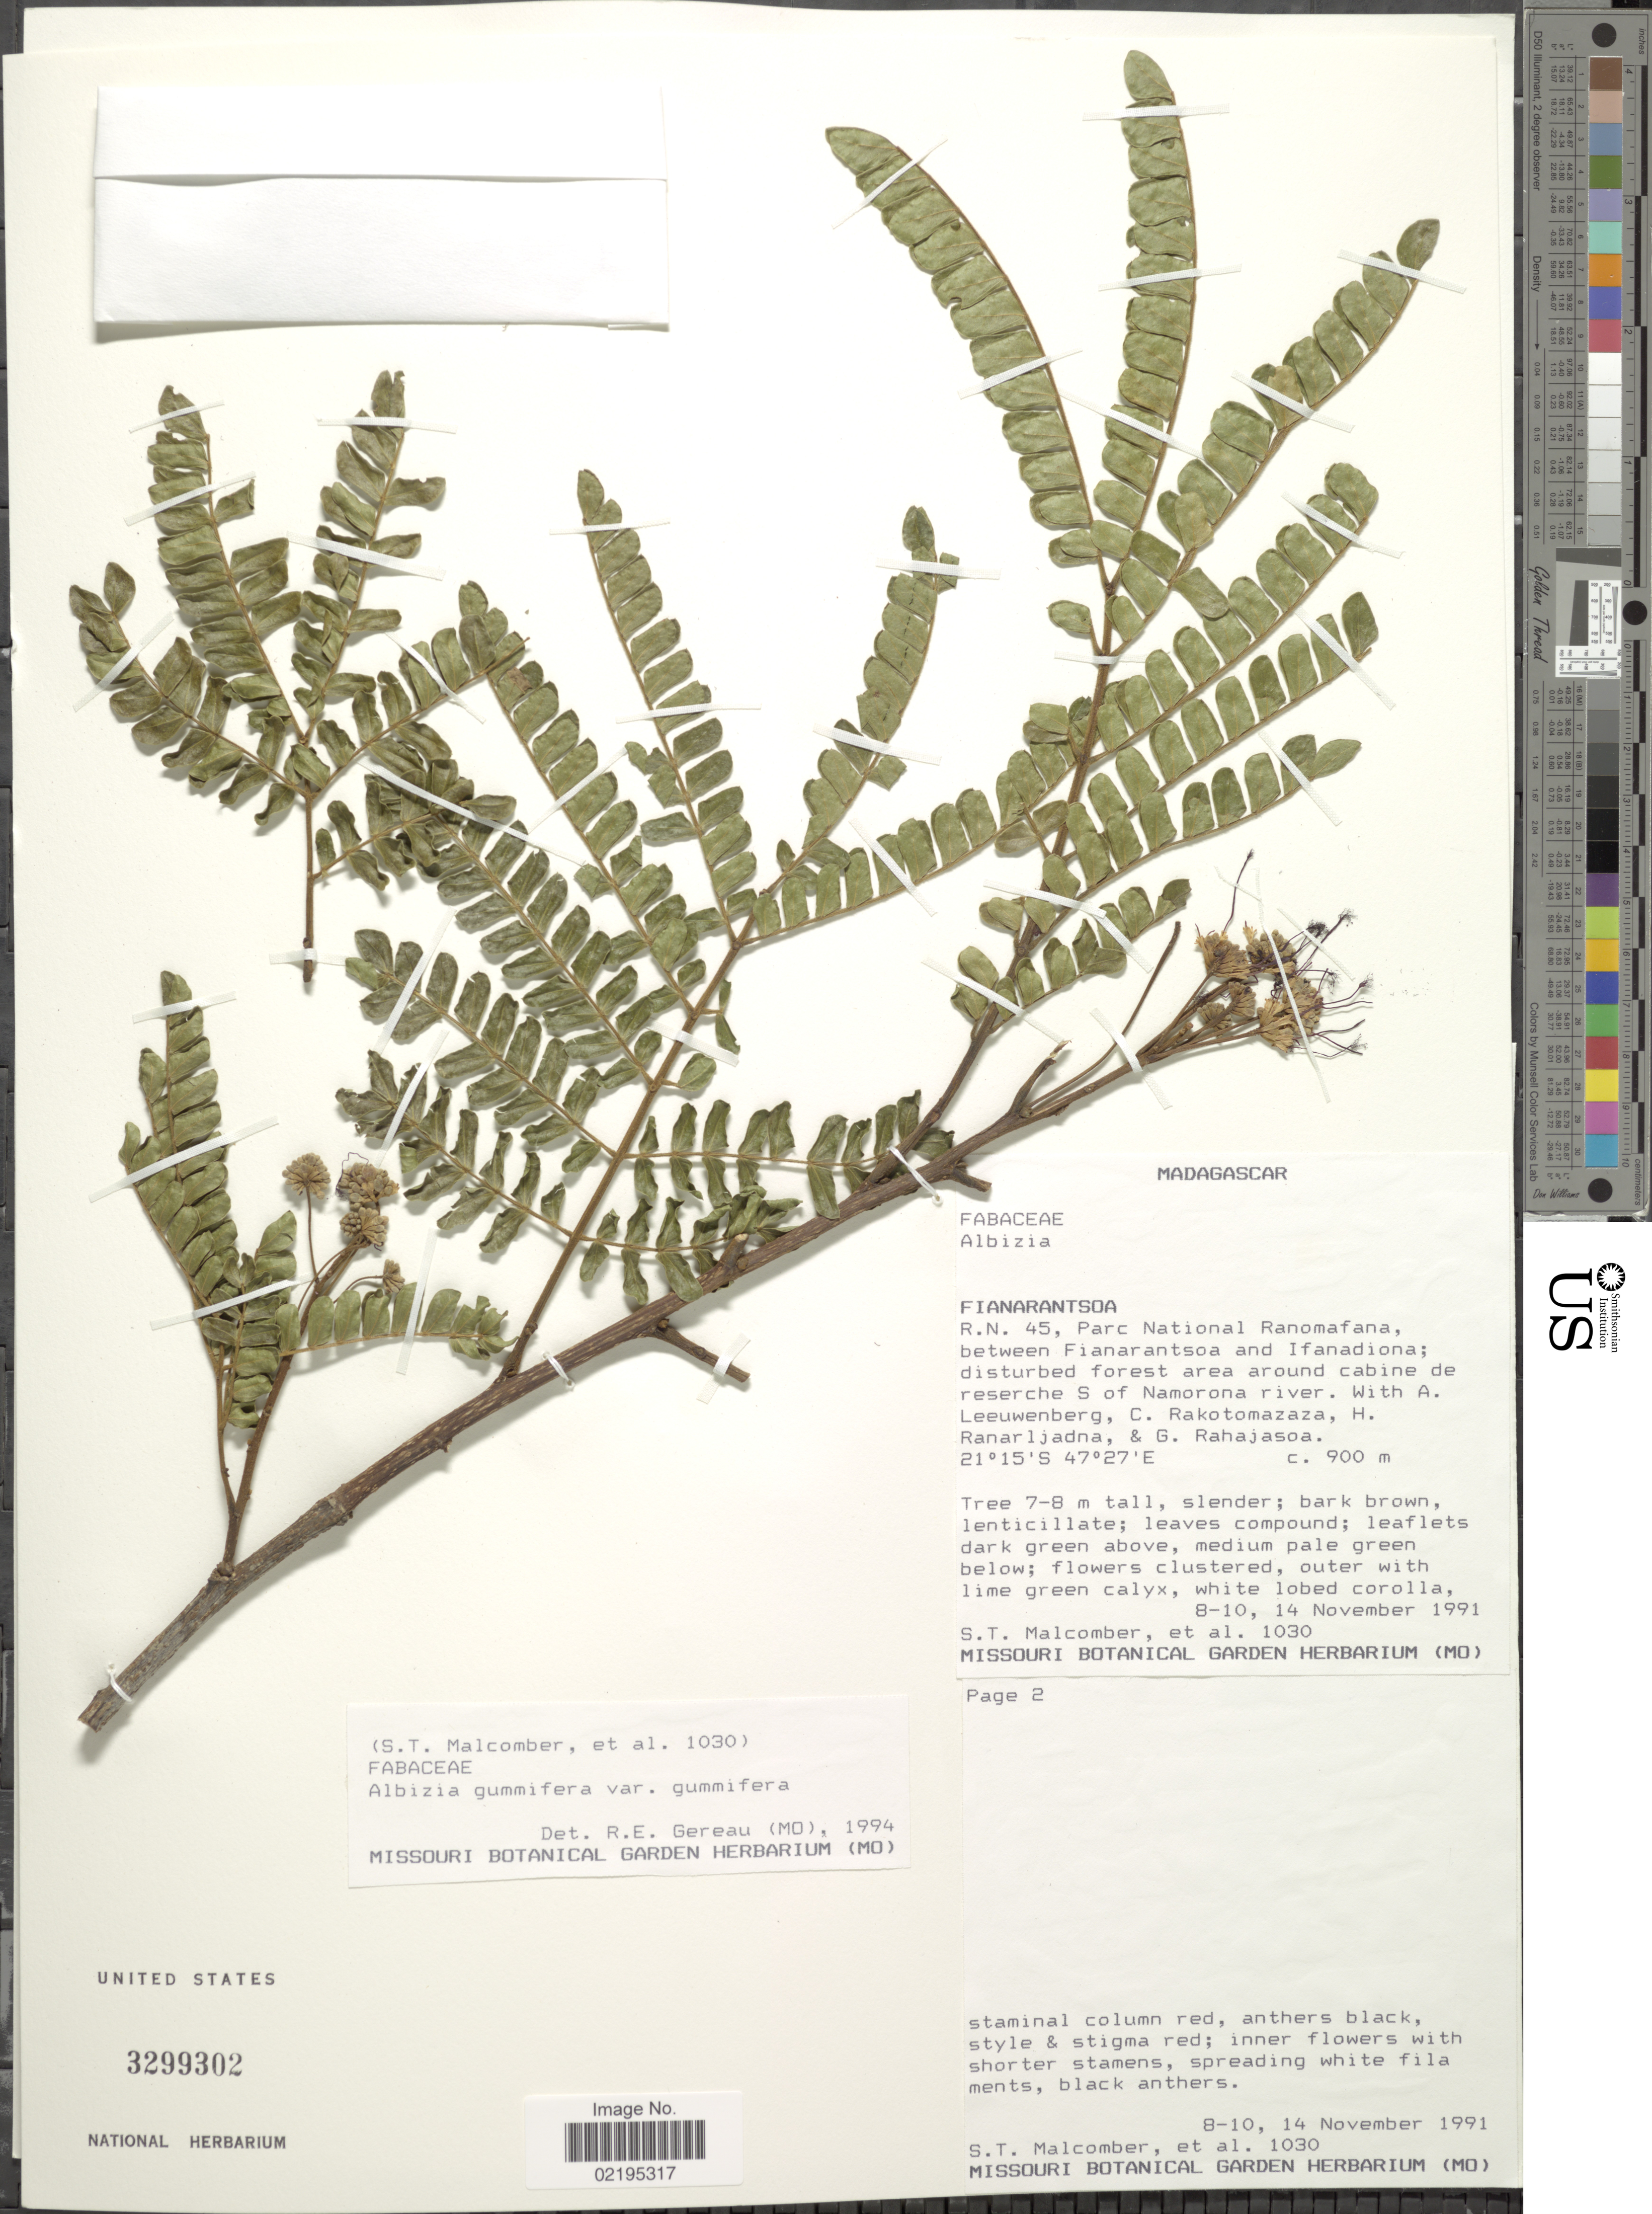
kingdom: Plantae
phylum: Tracheophyta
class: Magnoliopsida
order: Fabales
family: Fabaceae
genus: Albizia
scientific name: Albizia gummifera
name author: (J.F. Gmel.) C.A. Sm.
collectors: S. T. Malcomber, A. Leeuwenberg, C. Rakotomazaza, H. Ranarljadna & G. Rahajasoa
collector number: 1030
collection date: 1991-11-14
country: Madagascar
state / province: Vatovavy Fitovinany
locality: R.N. 45, Parc National Ranomafana, between Fianarantsoa and Ifanadiona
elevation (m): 900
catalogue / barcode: US 3299302